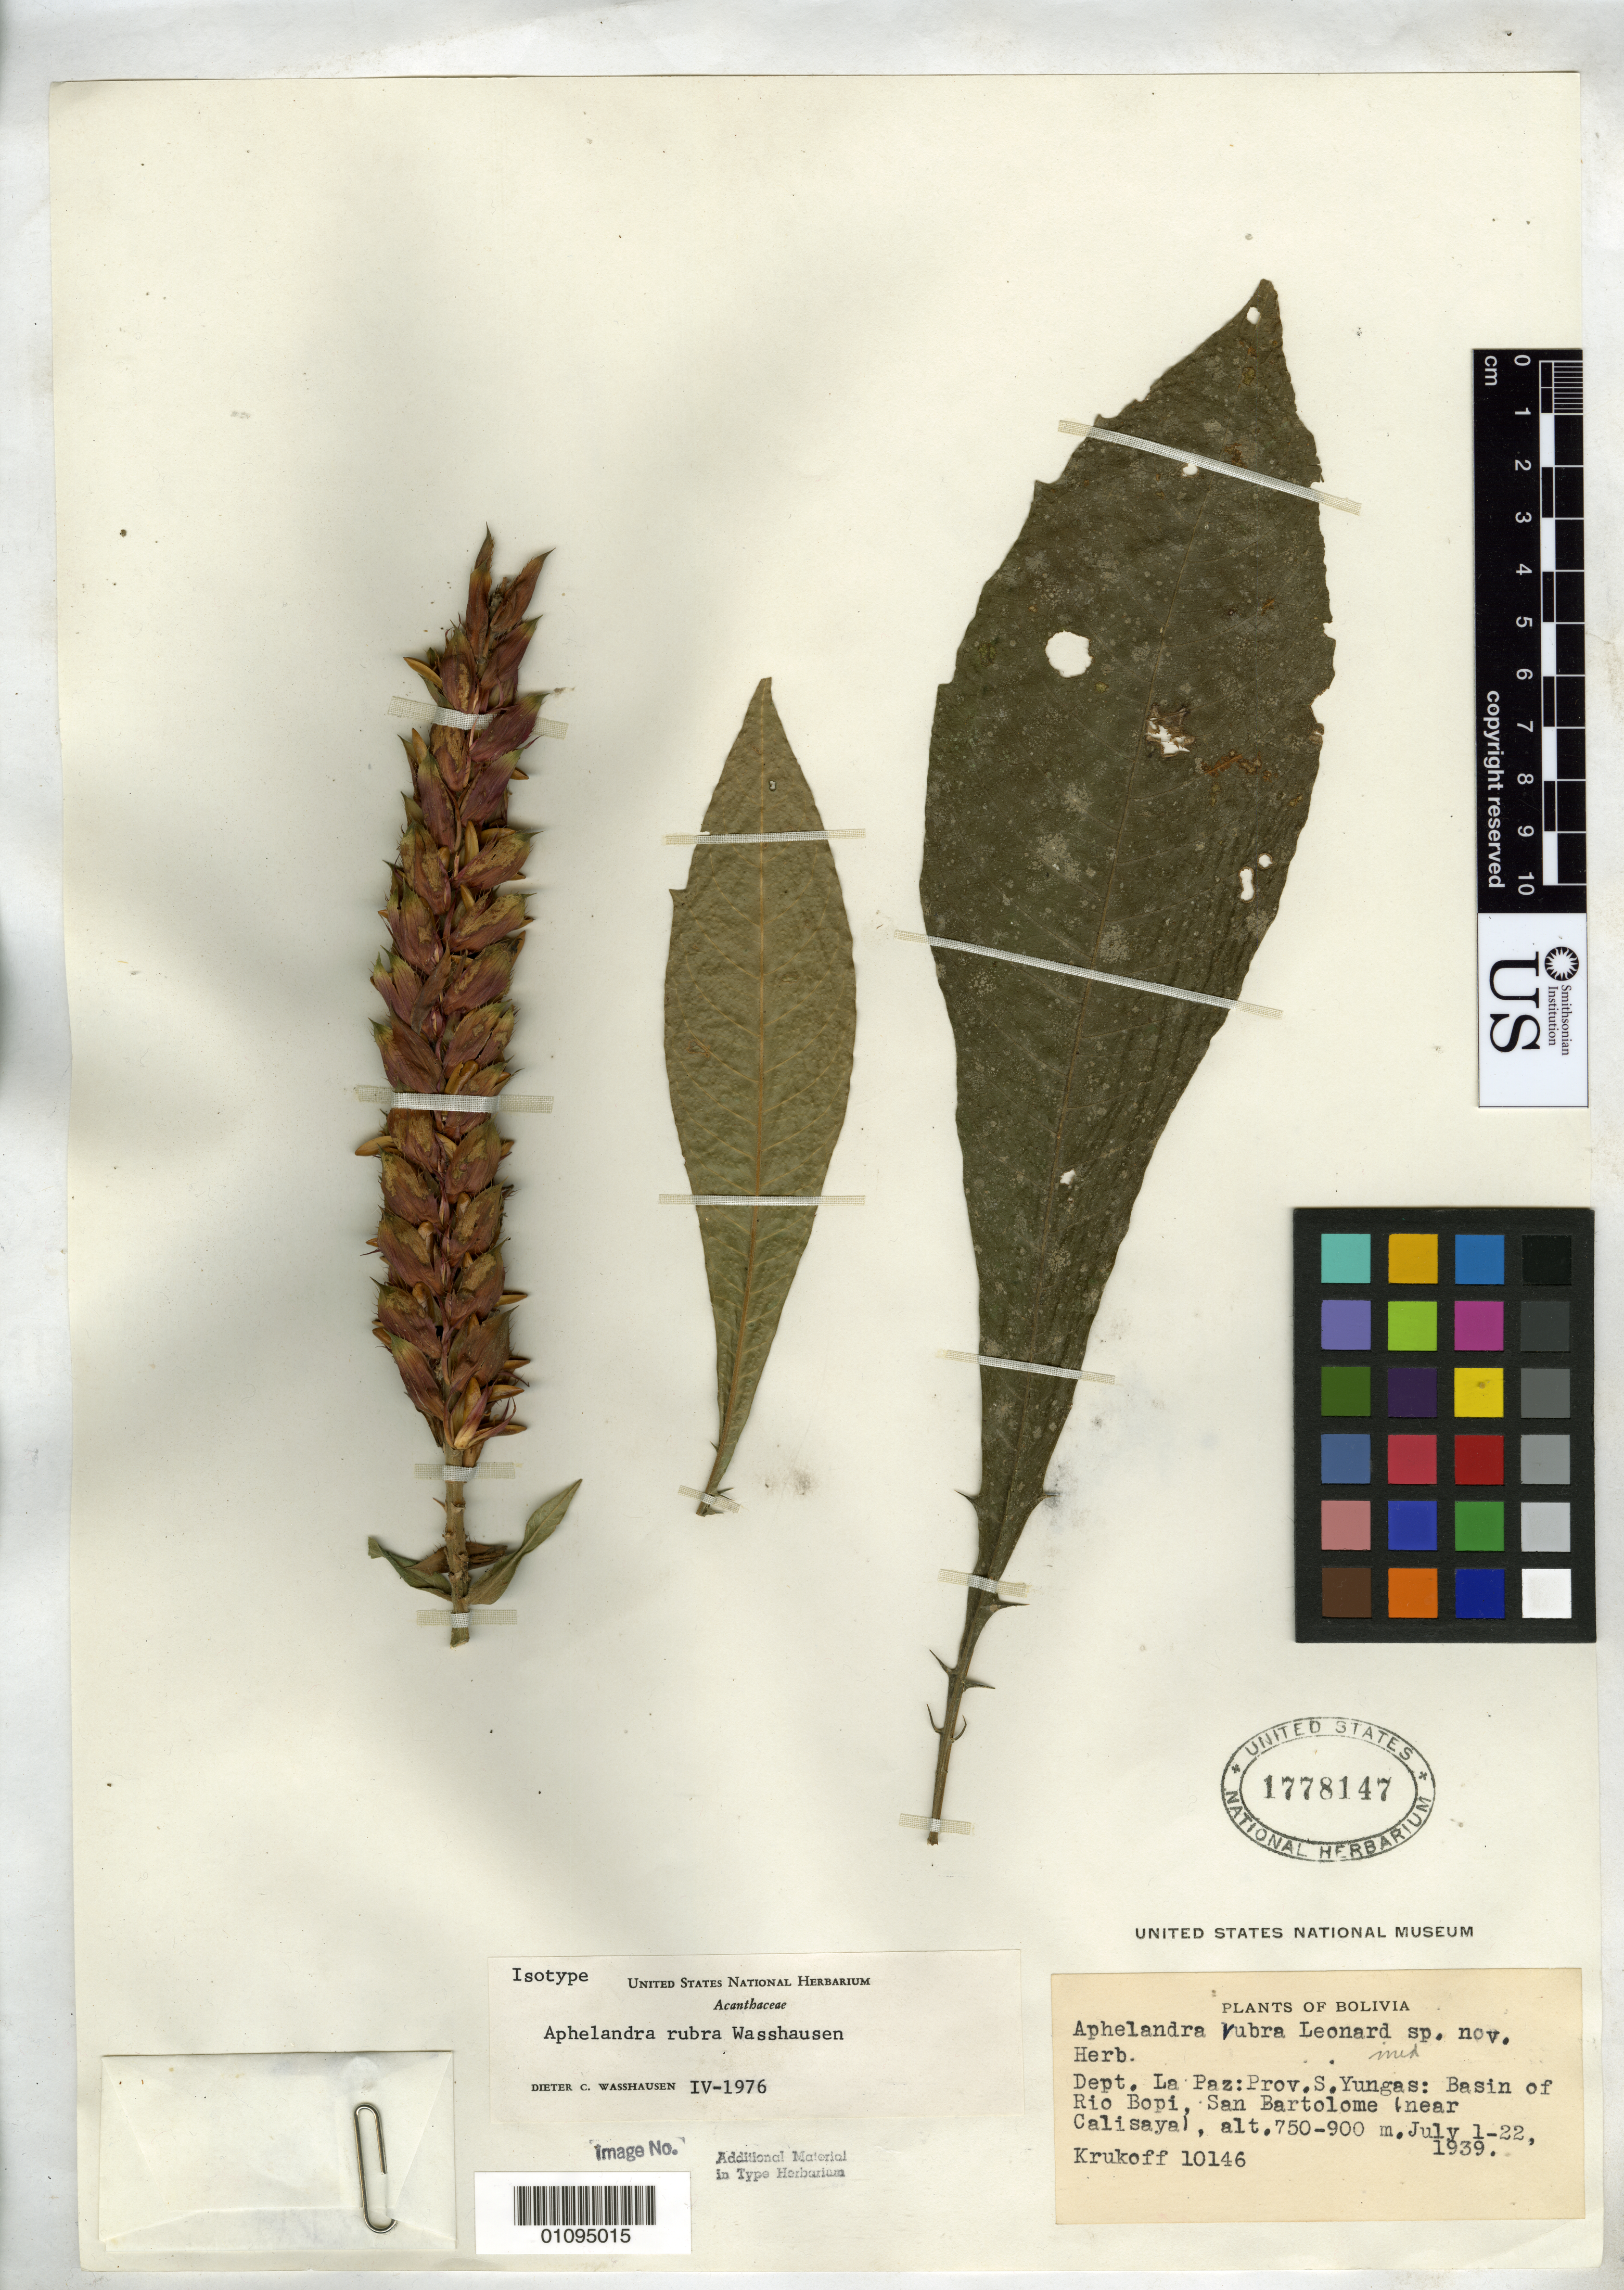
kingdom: Plantae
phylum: Tracheophyta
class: Magnoliopsida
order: Lamiales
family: Acanthaceae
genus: Aphelandra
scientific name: Aphelandra rubra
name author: Wassh.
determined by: Wasshausen, Dieter C., (BOT), Smithsonian Institution - National Museum of Natural History (UNITED STATES)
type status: Isotype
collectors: B. A. Krukoff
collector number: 10146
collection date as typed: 01 Jul 1939 to 22 Jul 1939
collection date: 1939-07-01/1939-07-22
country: Bolivia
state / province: La Paz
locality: Prov of S. Yungas: Basin of Rio Bopi, San Bartolome (near Calisaya)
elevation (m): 750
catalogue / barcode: US 1778147